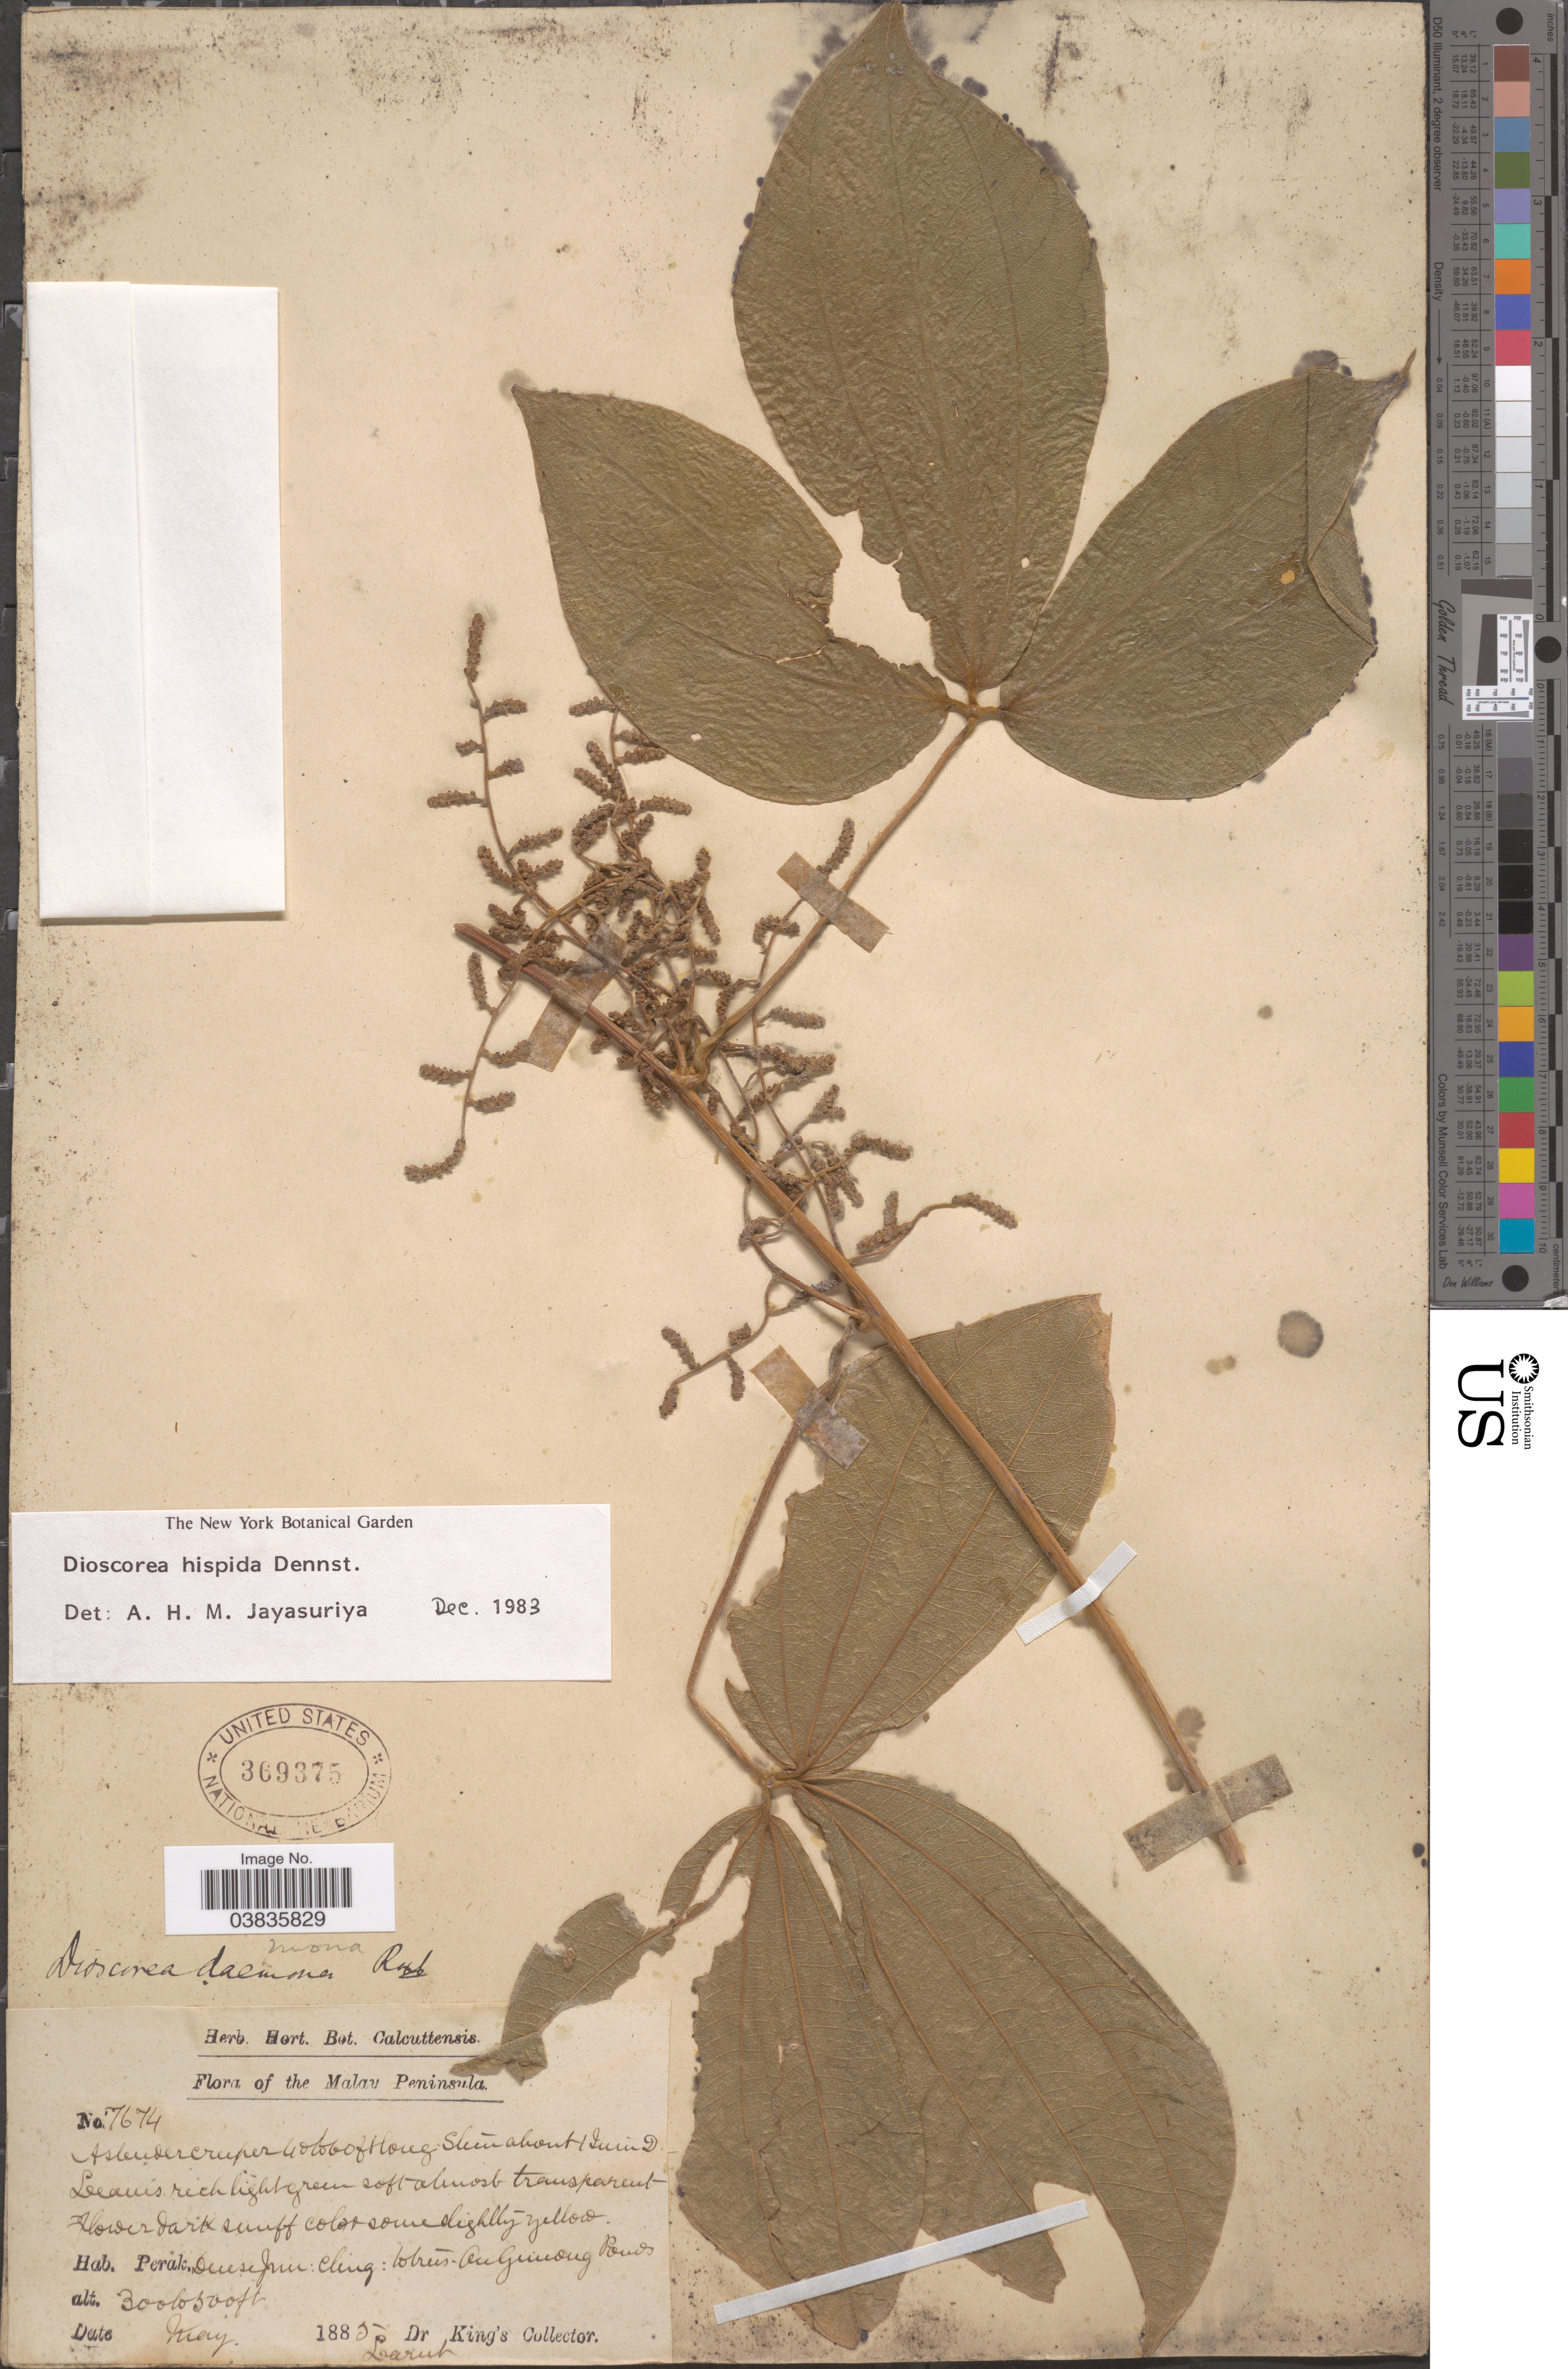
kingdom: Plantae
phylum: Tracheophyta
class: Liliopsida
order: Dioscoreales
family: Dioscoreaceae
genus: Dioscorea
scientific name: Dioscorea hispida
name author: Dennst.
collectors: Dr. King's collector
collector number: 7674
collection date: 1885-05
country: Malaysia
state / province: Perak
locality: The Malay Peninsula. Perak. Dense jungle: Cling: to trees - On Gunong Ponds. Larut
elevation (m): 91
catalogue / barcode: US 369375